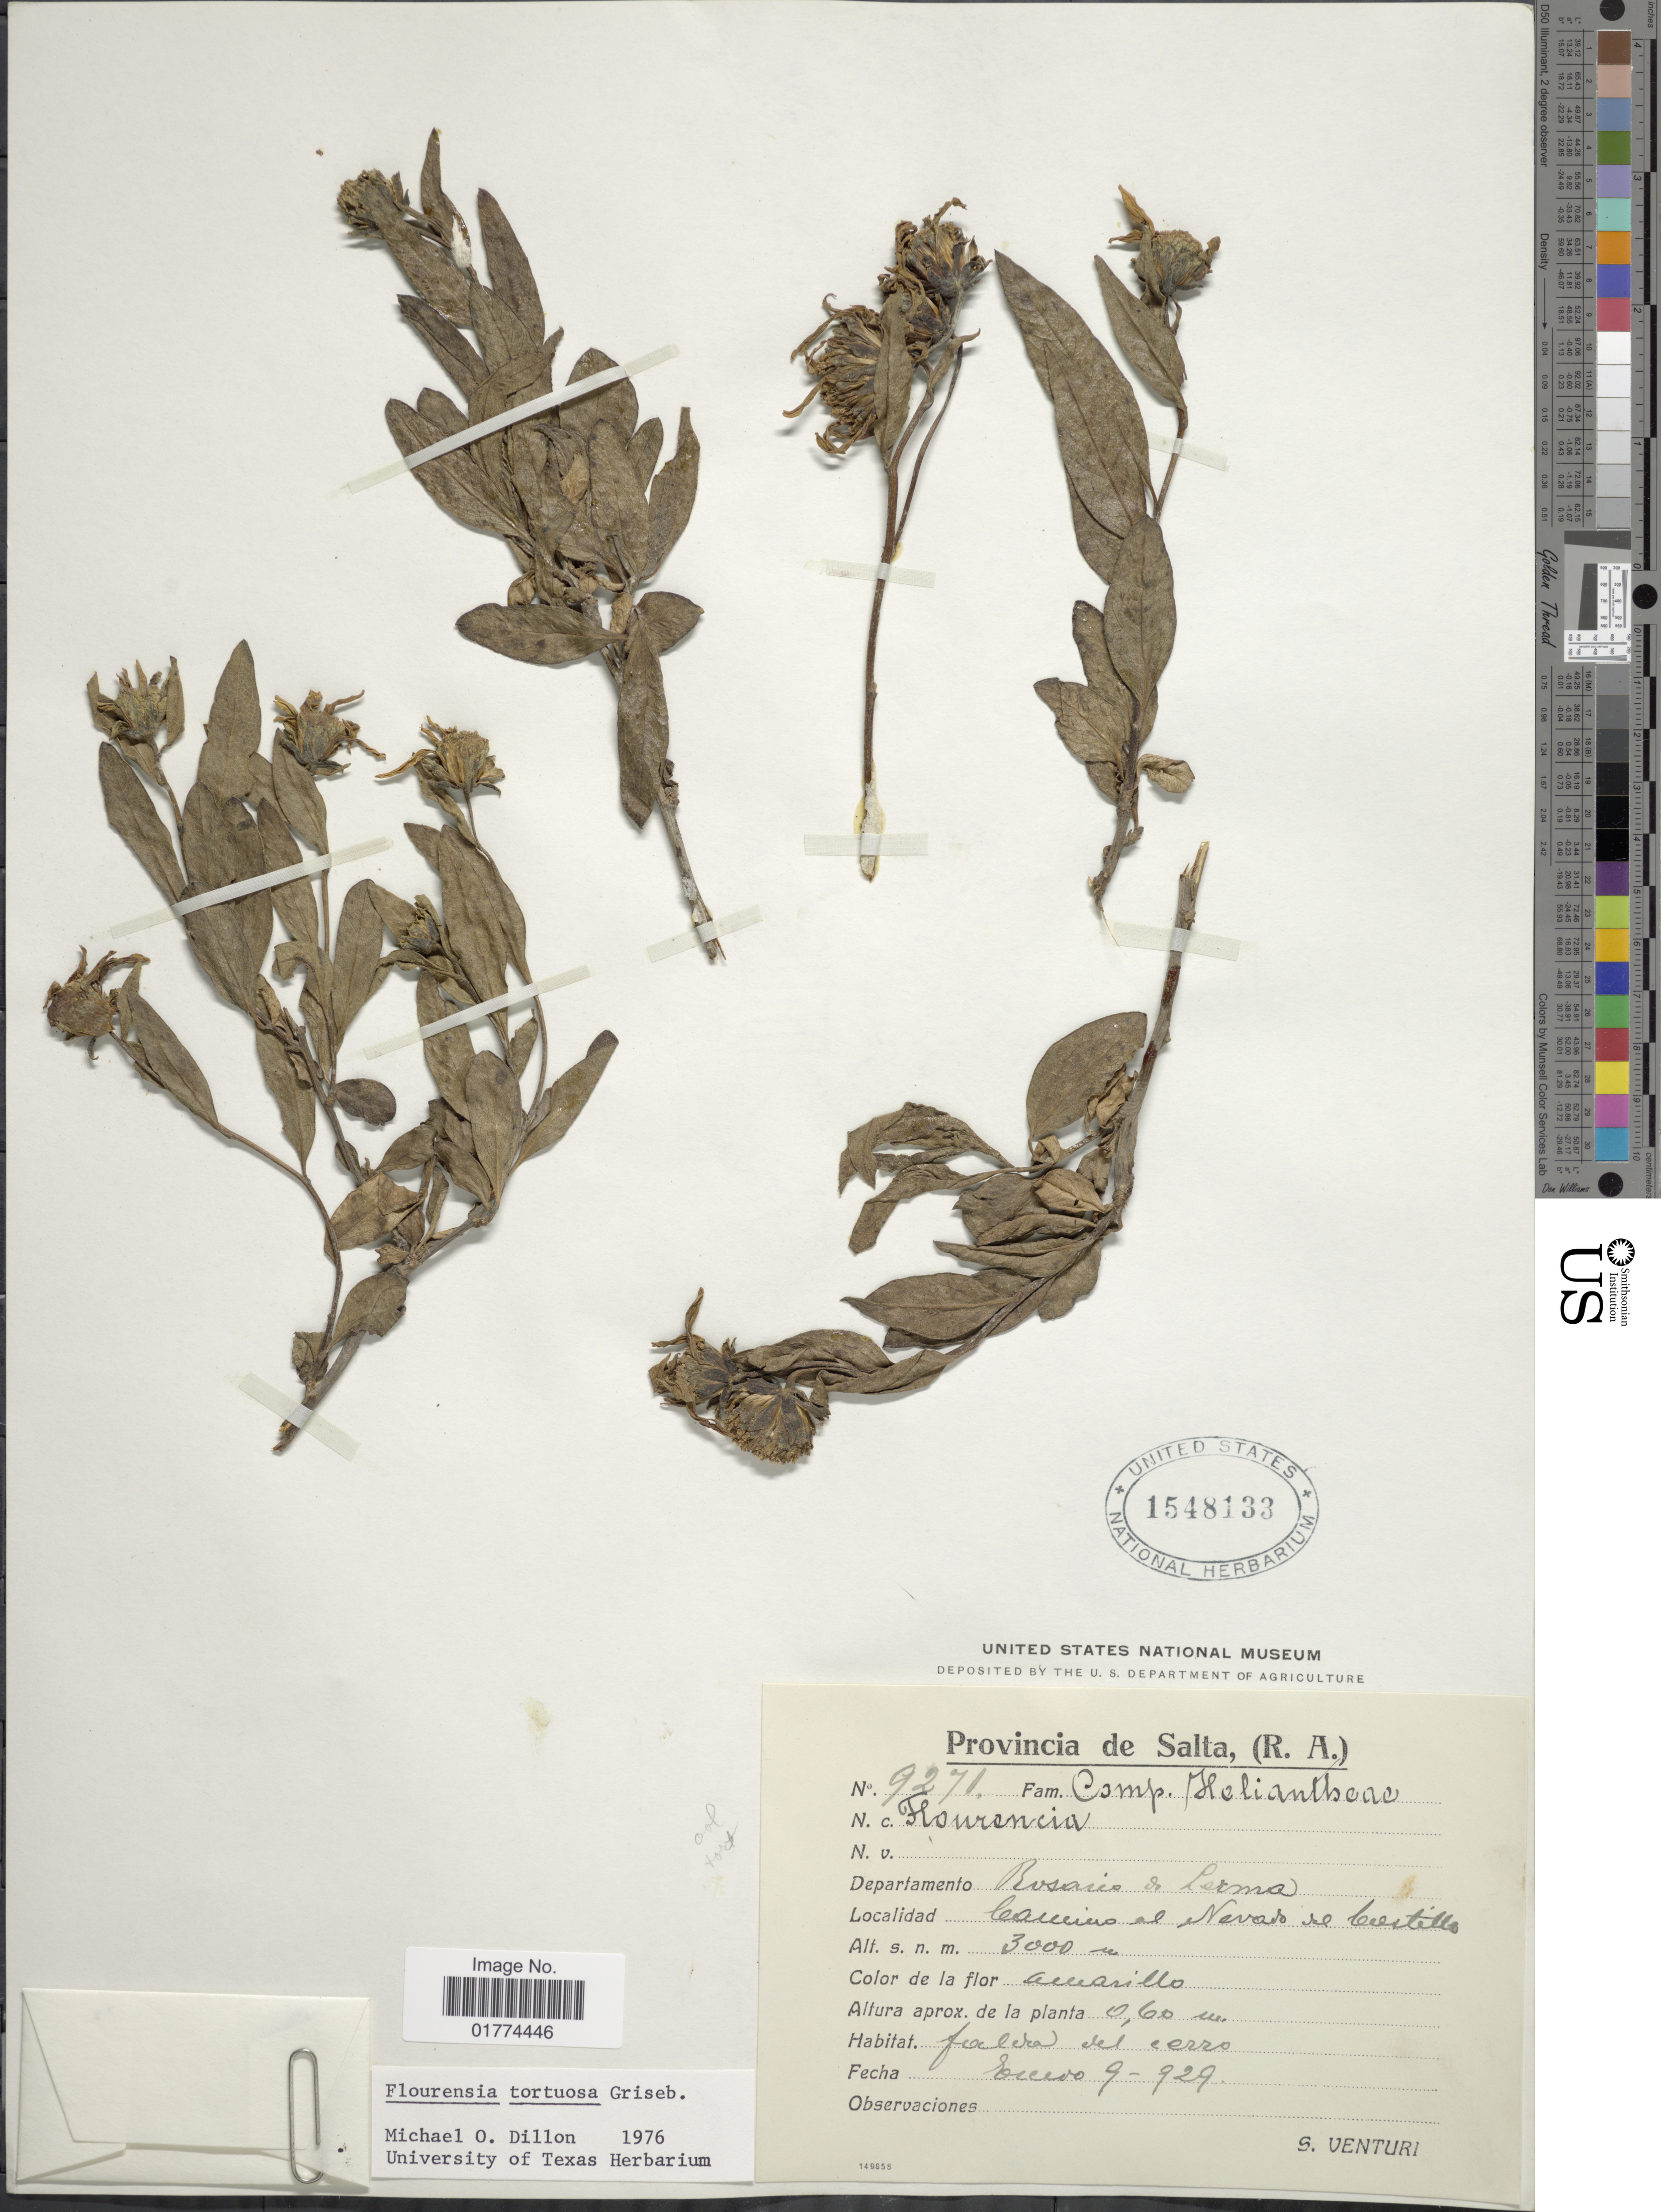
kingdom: Plantae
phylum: Tracheophyta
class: Magnoliopsida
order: Asterales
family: Asteraceae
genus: Flourensia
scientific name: Flourensia tortuosa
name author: Griseb.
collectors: S. Venturi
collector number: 9271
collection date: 1929-01-09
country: Argentina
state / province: Salta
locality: Departamento Rosario de Terma. Camino al Nevado de Castillo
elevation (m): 3000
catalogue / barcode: US 1548133